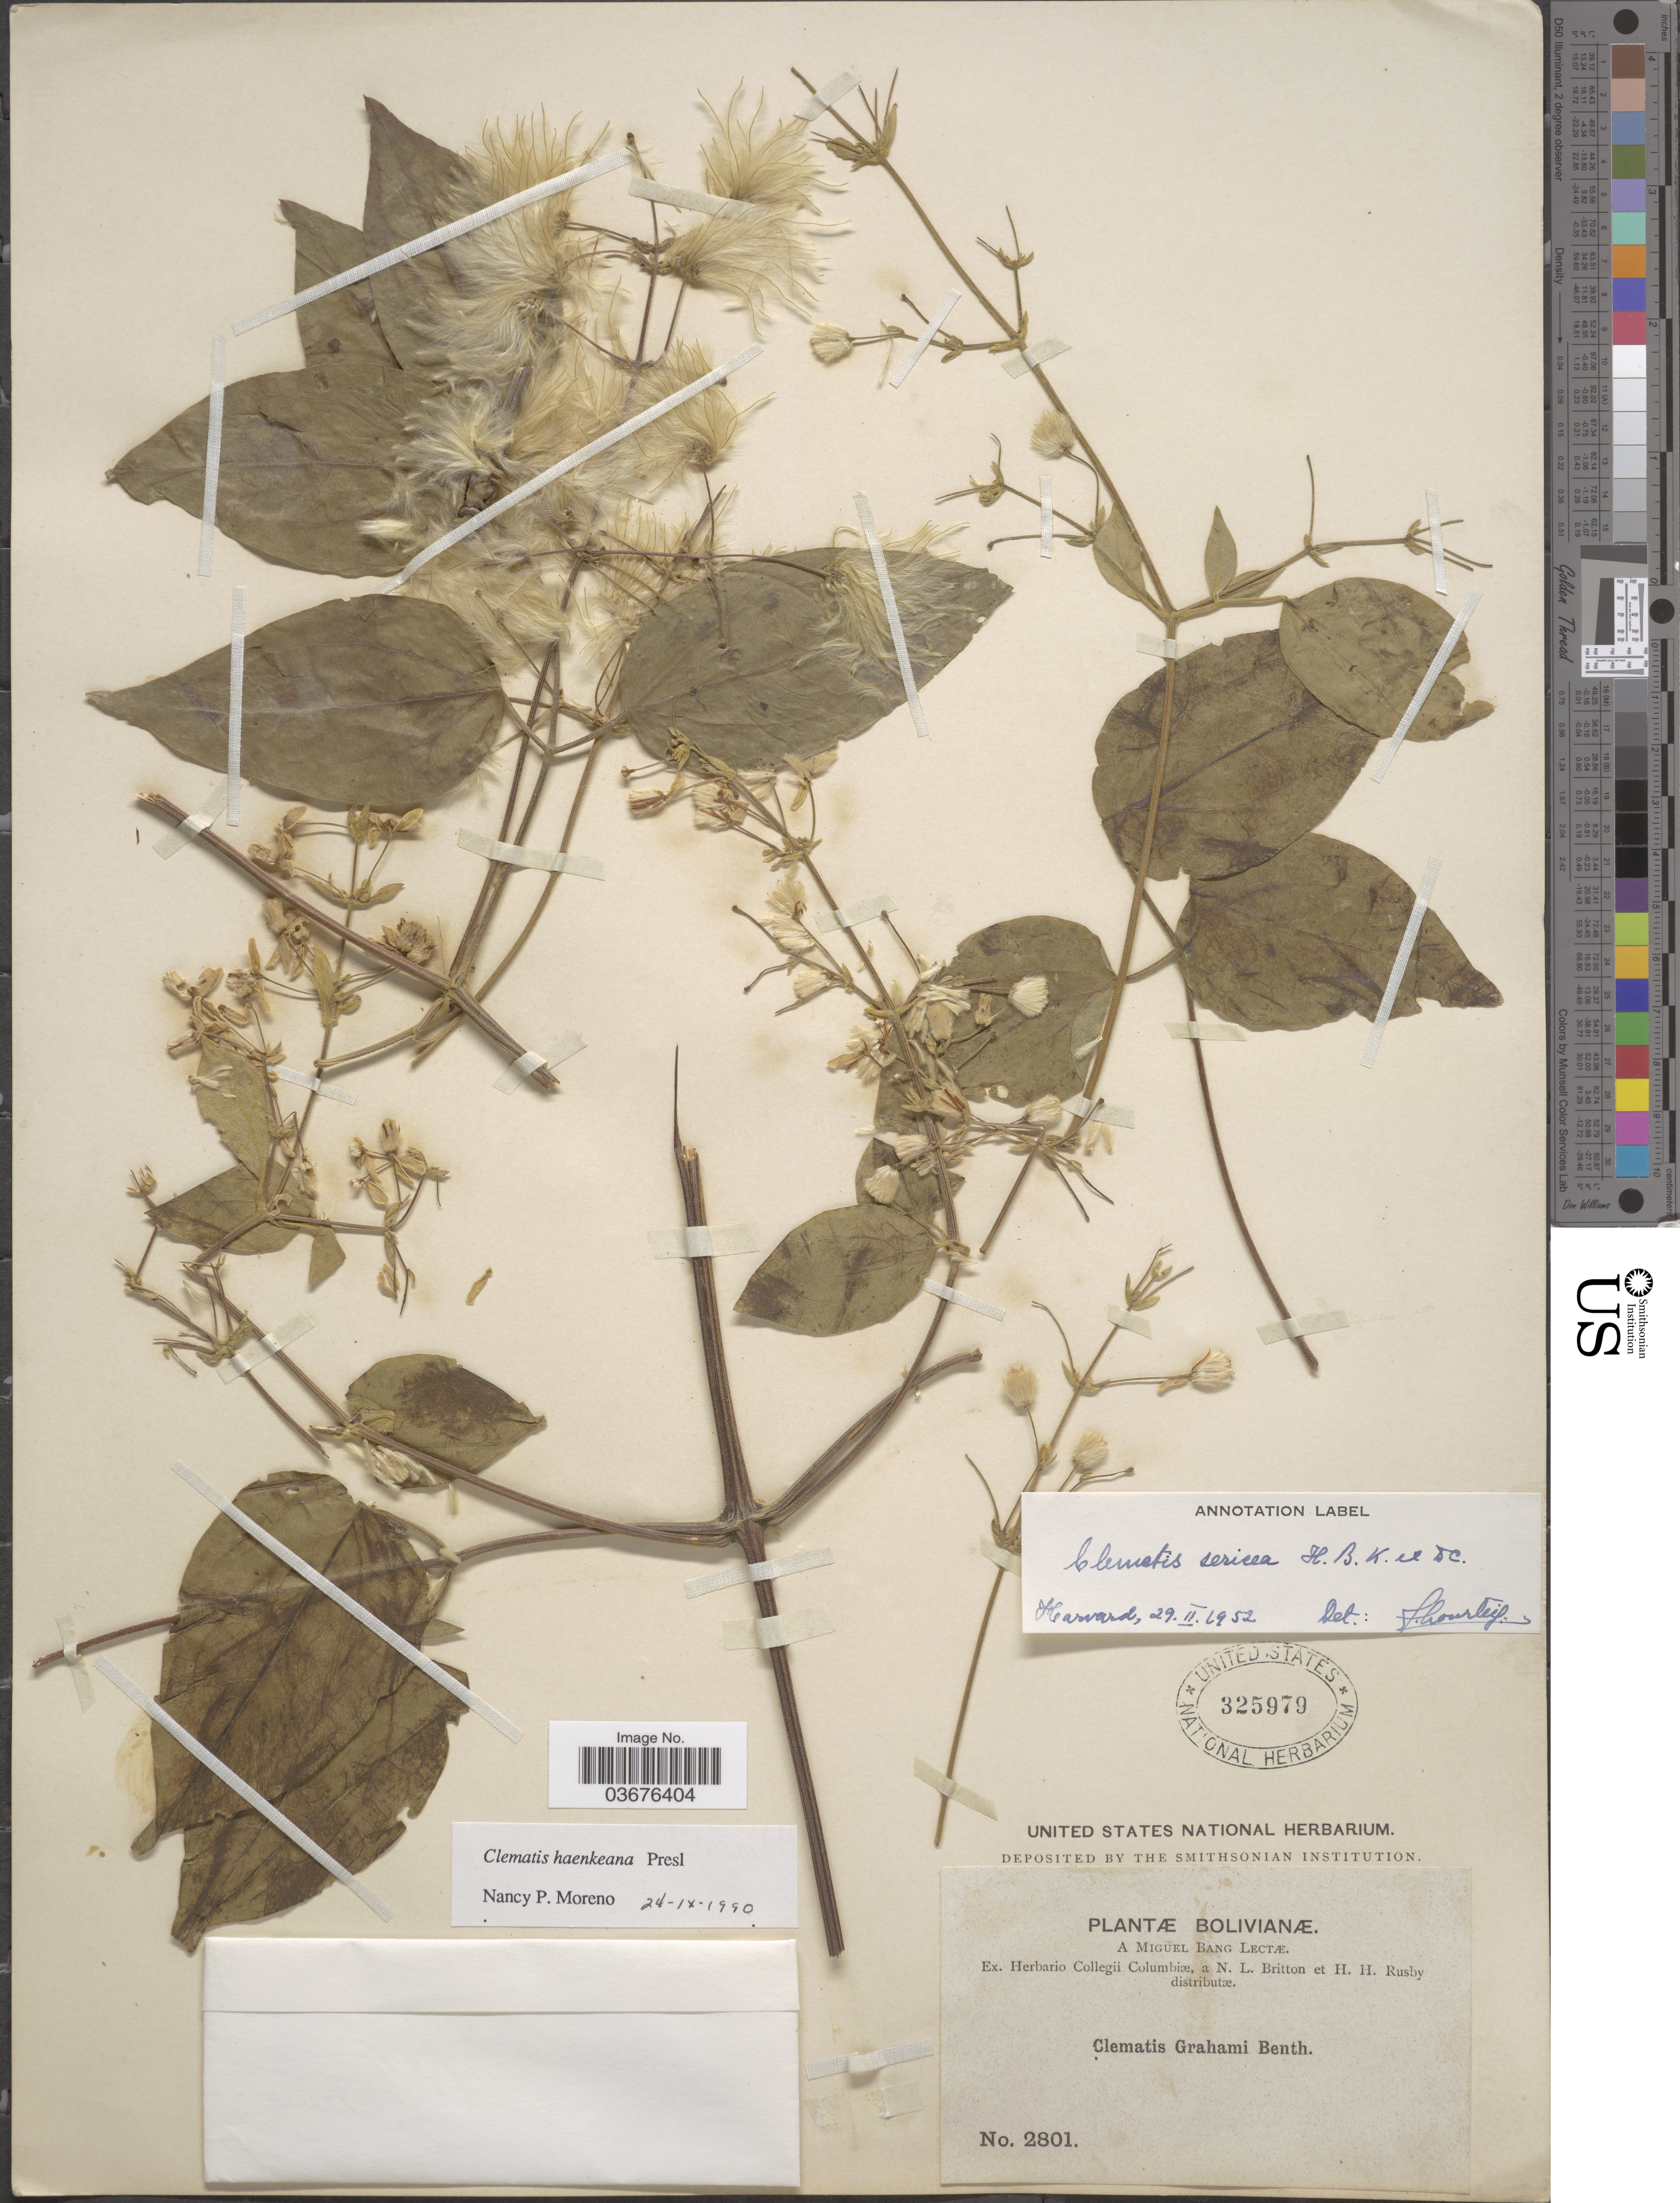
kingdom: Plantae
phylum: Tracheophyta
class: Magnoliopsida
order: Ranunculales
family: Ranunculaceae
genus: Clematis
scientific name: Clematis haenkeana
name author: C. Presl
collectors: M. Bang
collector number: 2801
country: Bolivia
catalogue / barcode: US 325979